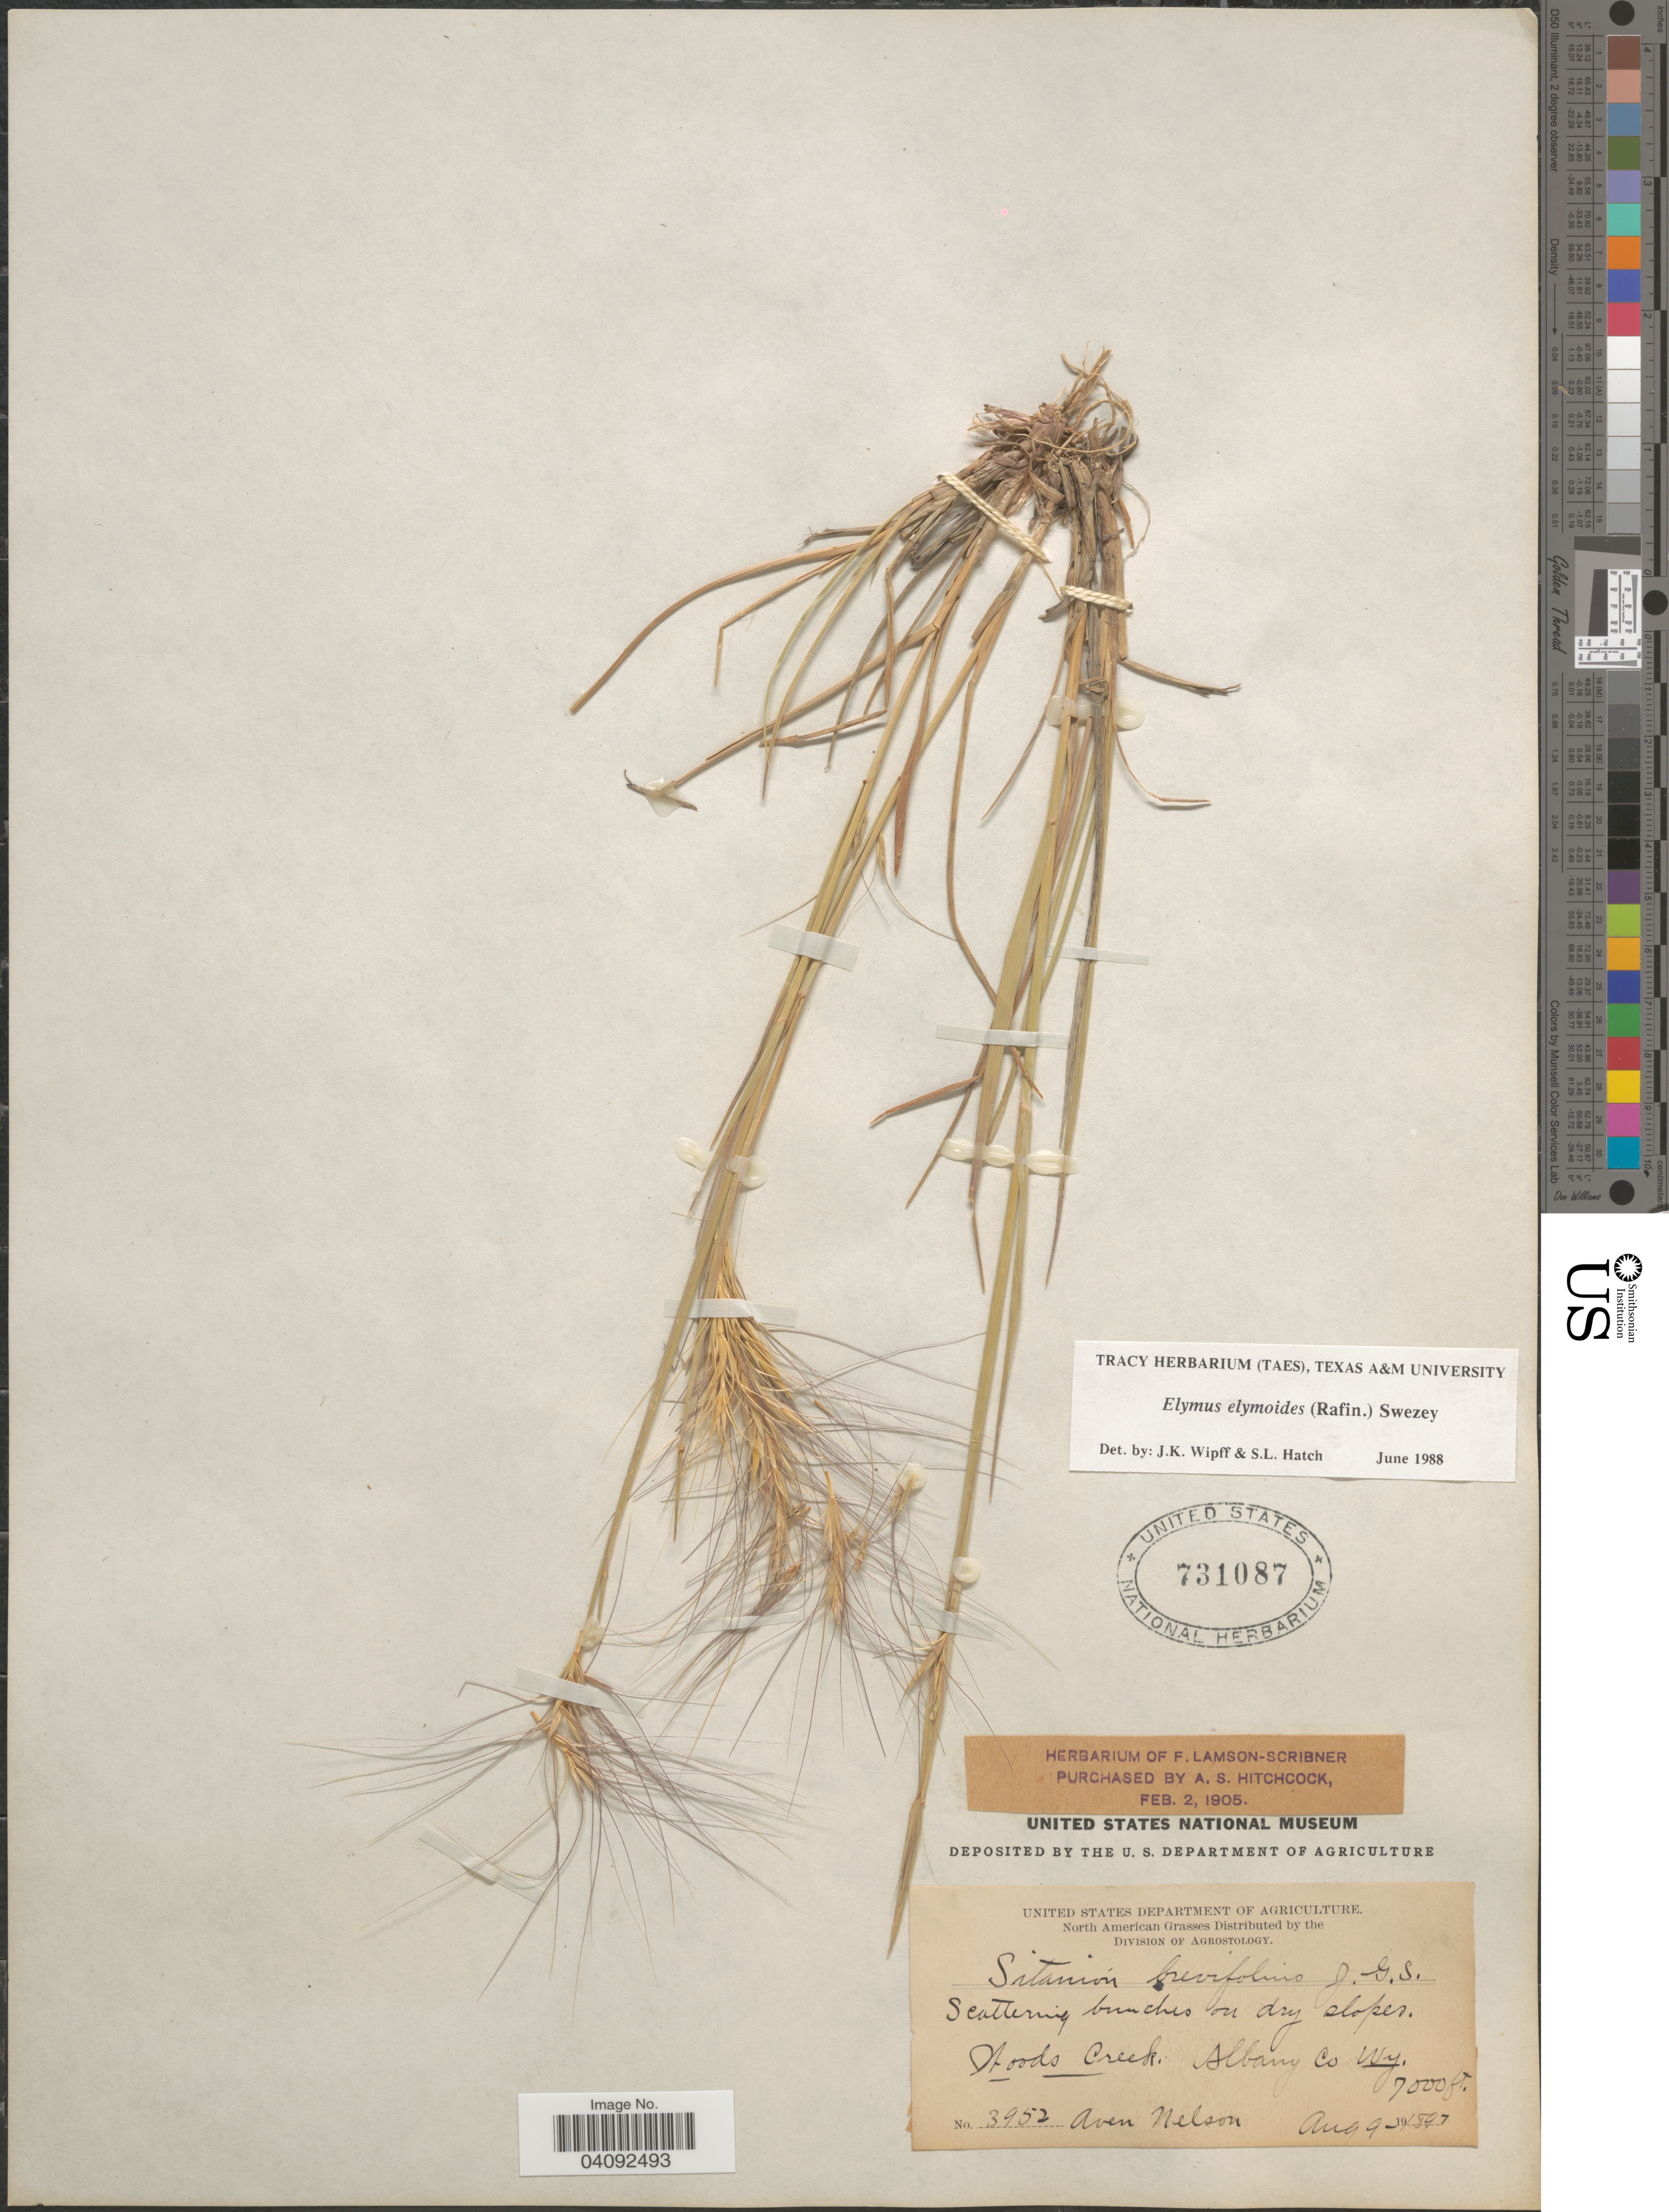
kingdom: Plantae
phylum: Tracheophyta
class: Liliopsida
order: Poales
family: Poaceae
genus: Elymus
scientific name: Elymus elymoides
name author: (Raf.) Swezey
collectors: A. Nelson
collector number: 3952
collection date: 1897-08-09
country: United States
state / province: Wyoming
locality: Woods Creek. Albany Co.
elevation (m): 2134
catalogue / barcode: US 731087